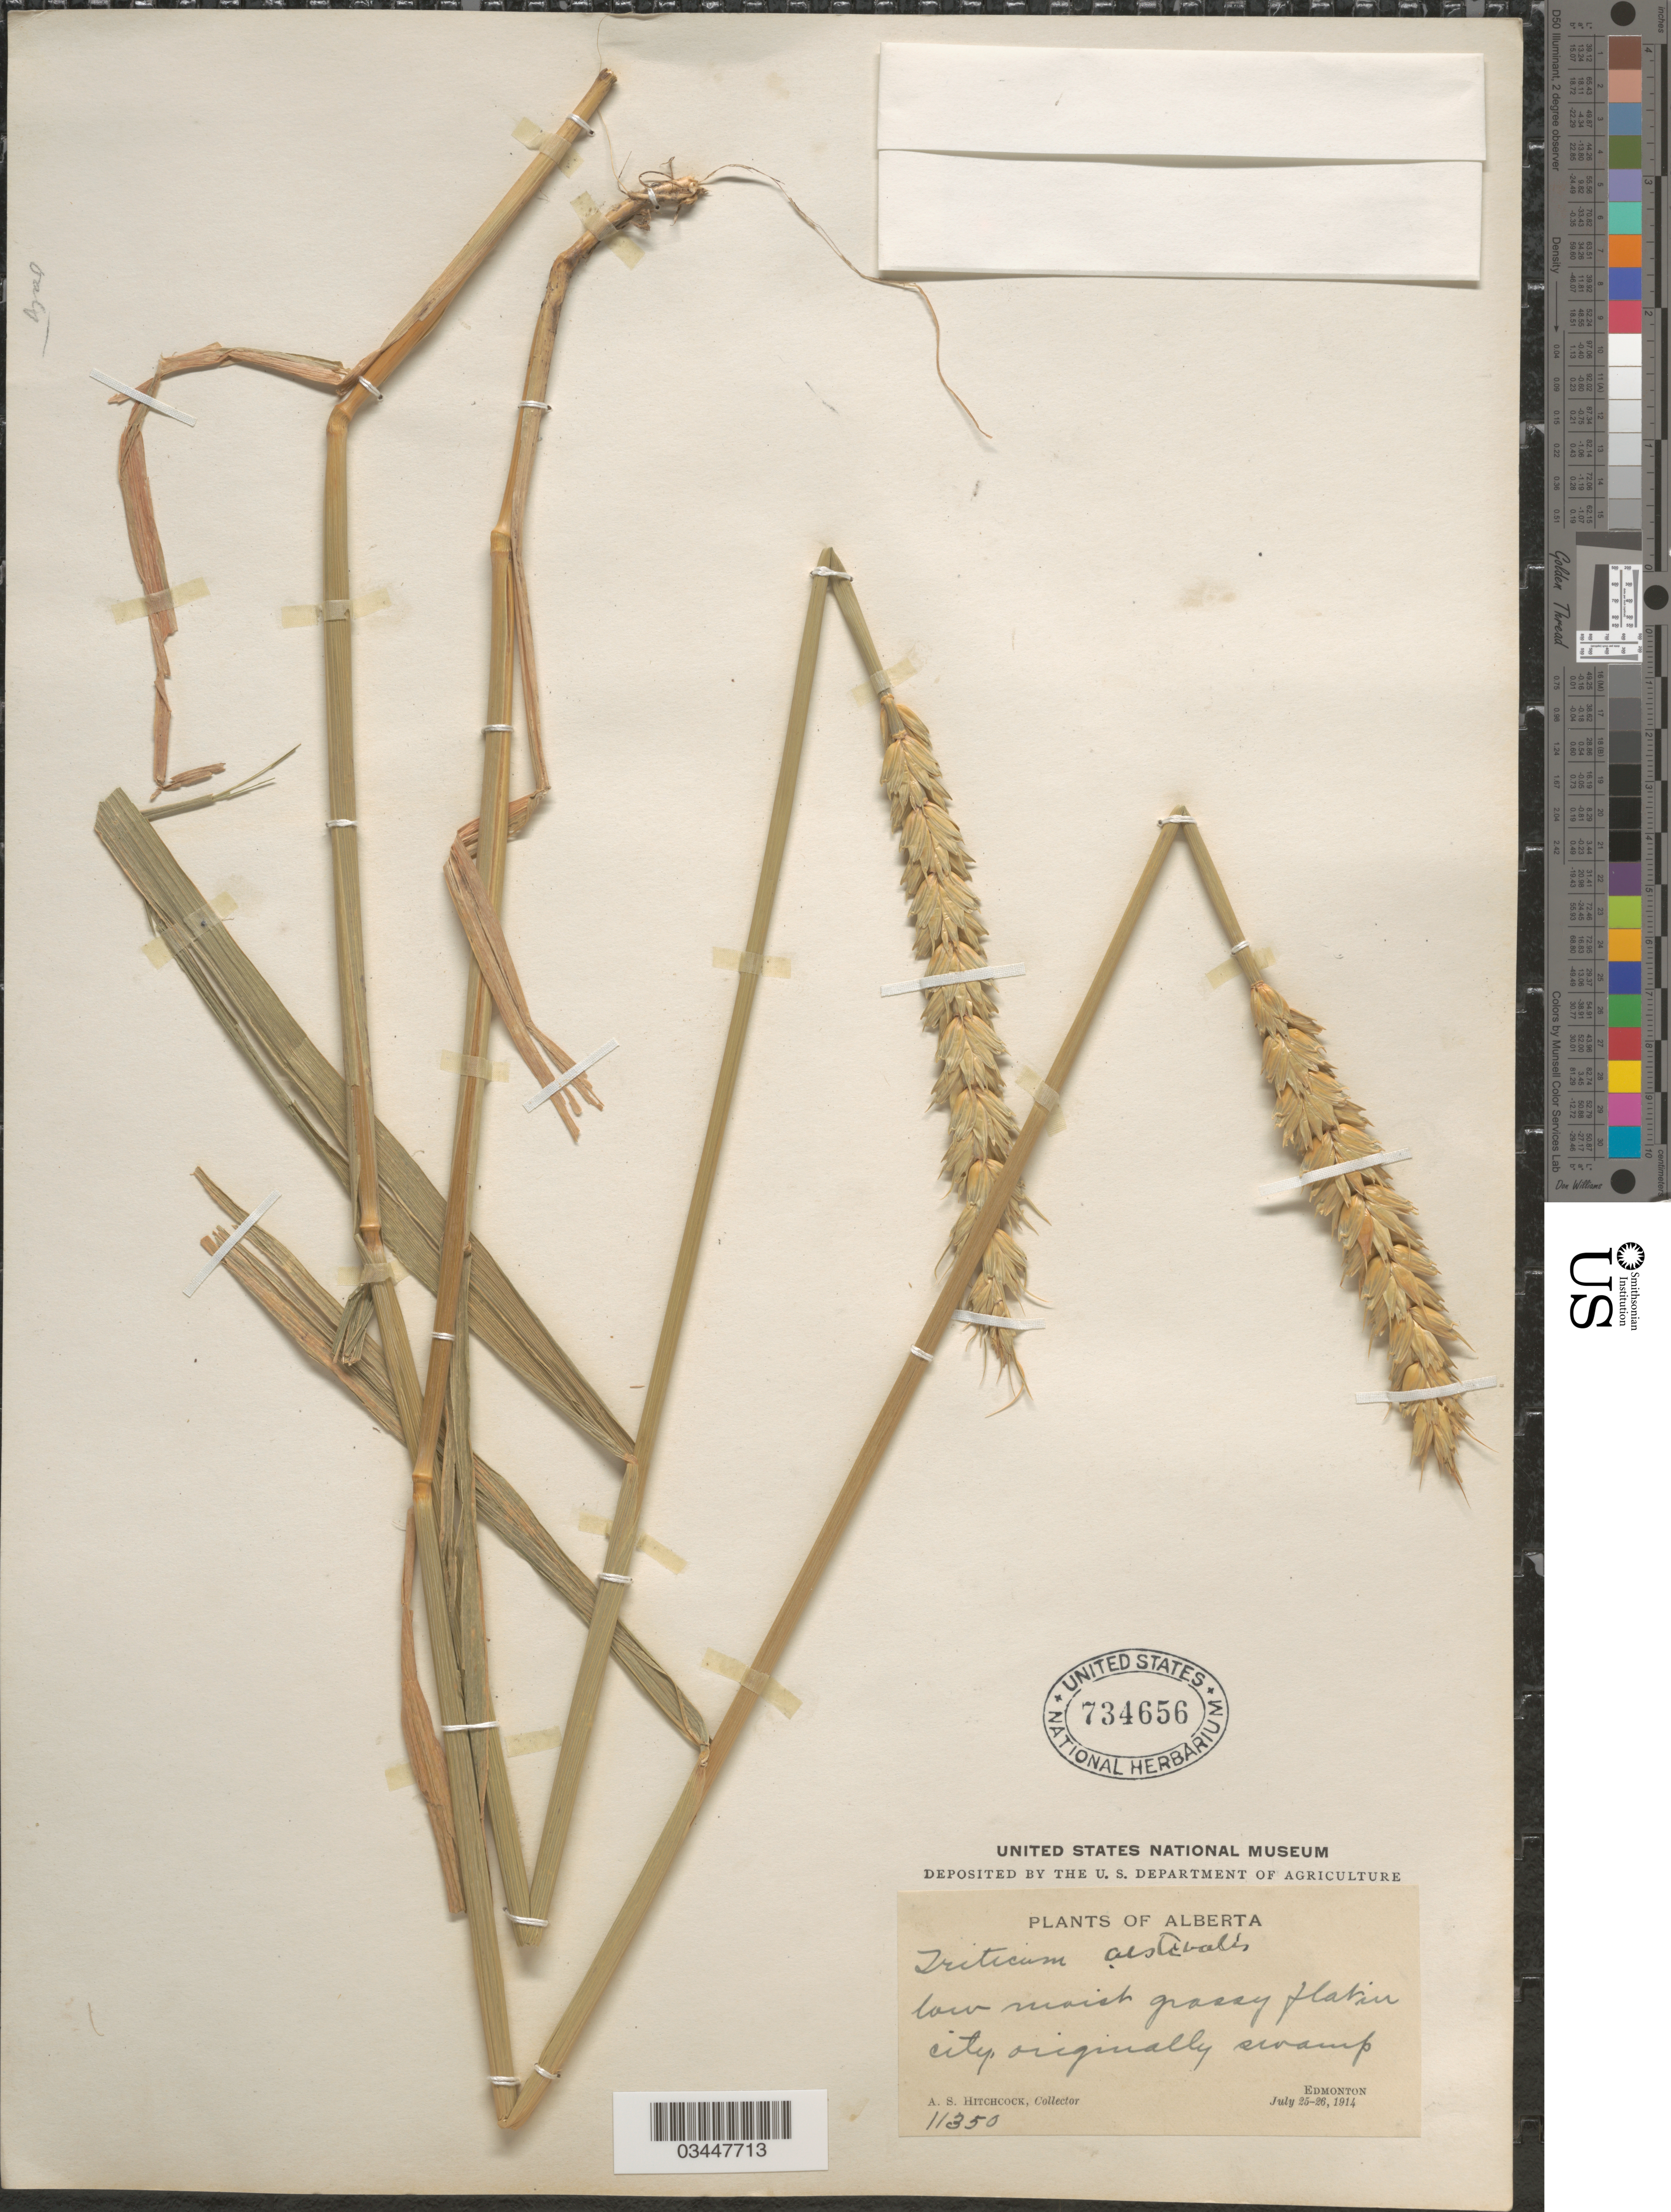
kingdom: Plantae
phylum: Tracheophyta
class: Liliopsida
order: Poales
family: Poaceae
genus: Triticum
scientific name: Triticum aestivum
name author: L.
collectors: A. S. Hitchcock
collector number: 11350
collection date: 1914-07-25/1914-07-26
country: Canada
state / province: Alberta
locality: Edmonton.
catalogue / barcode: US 734656